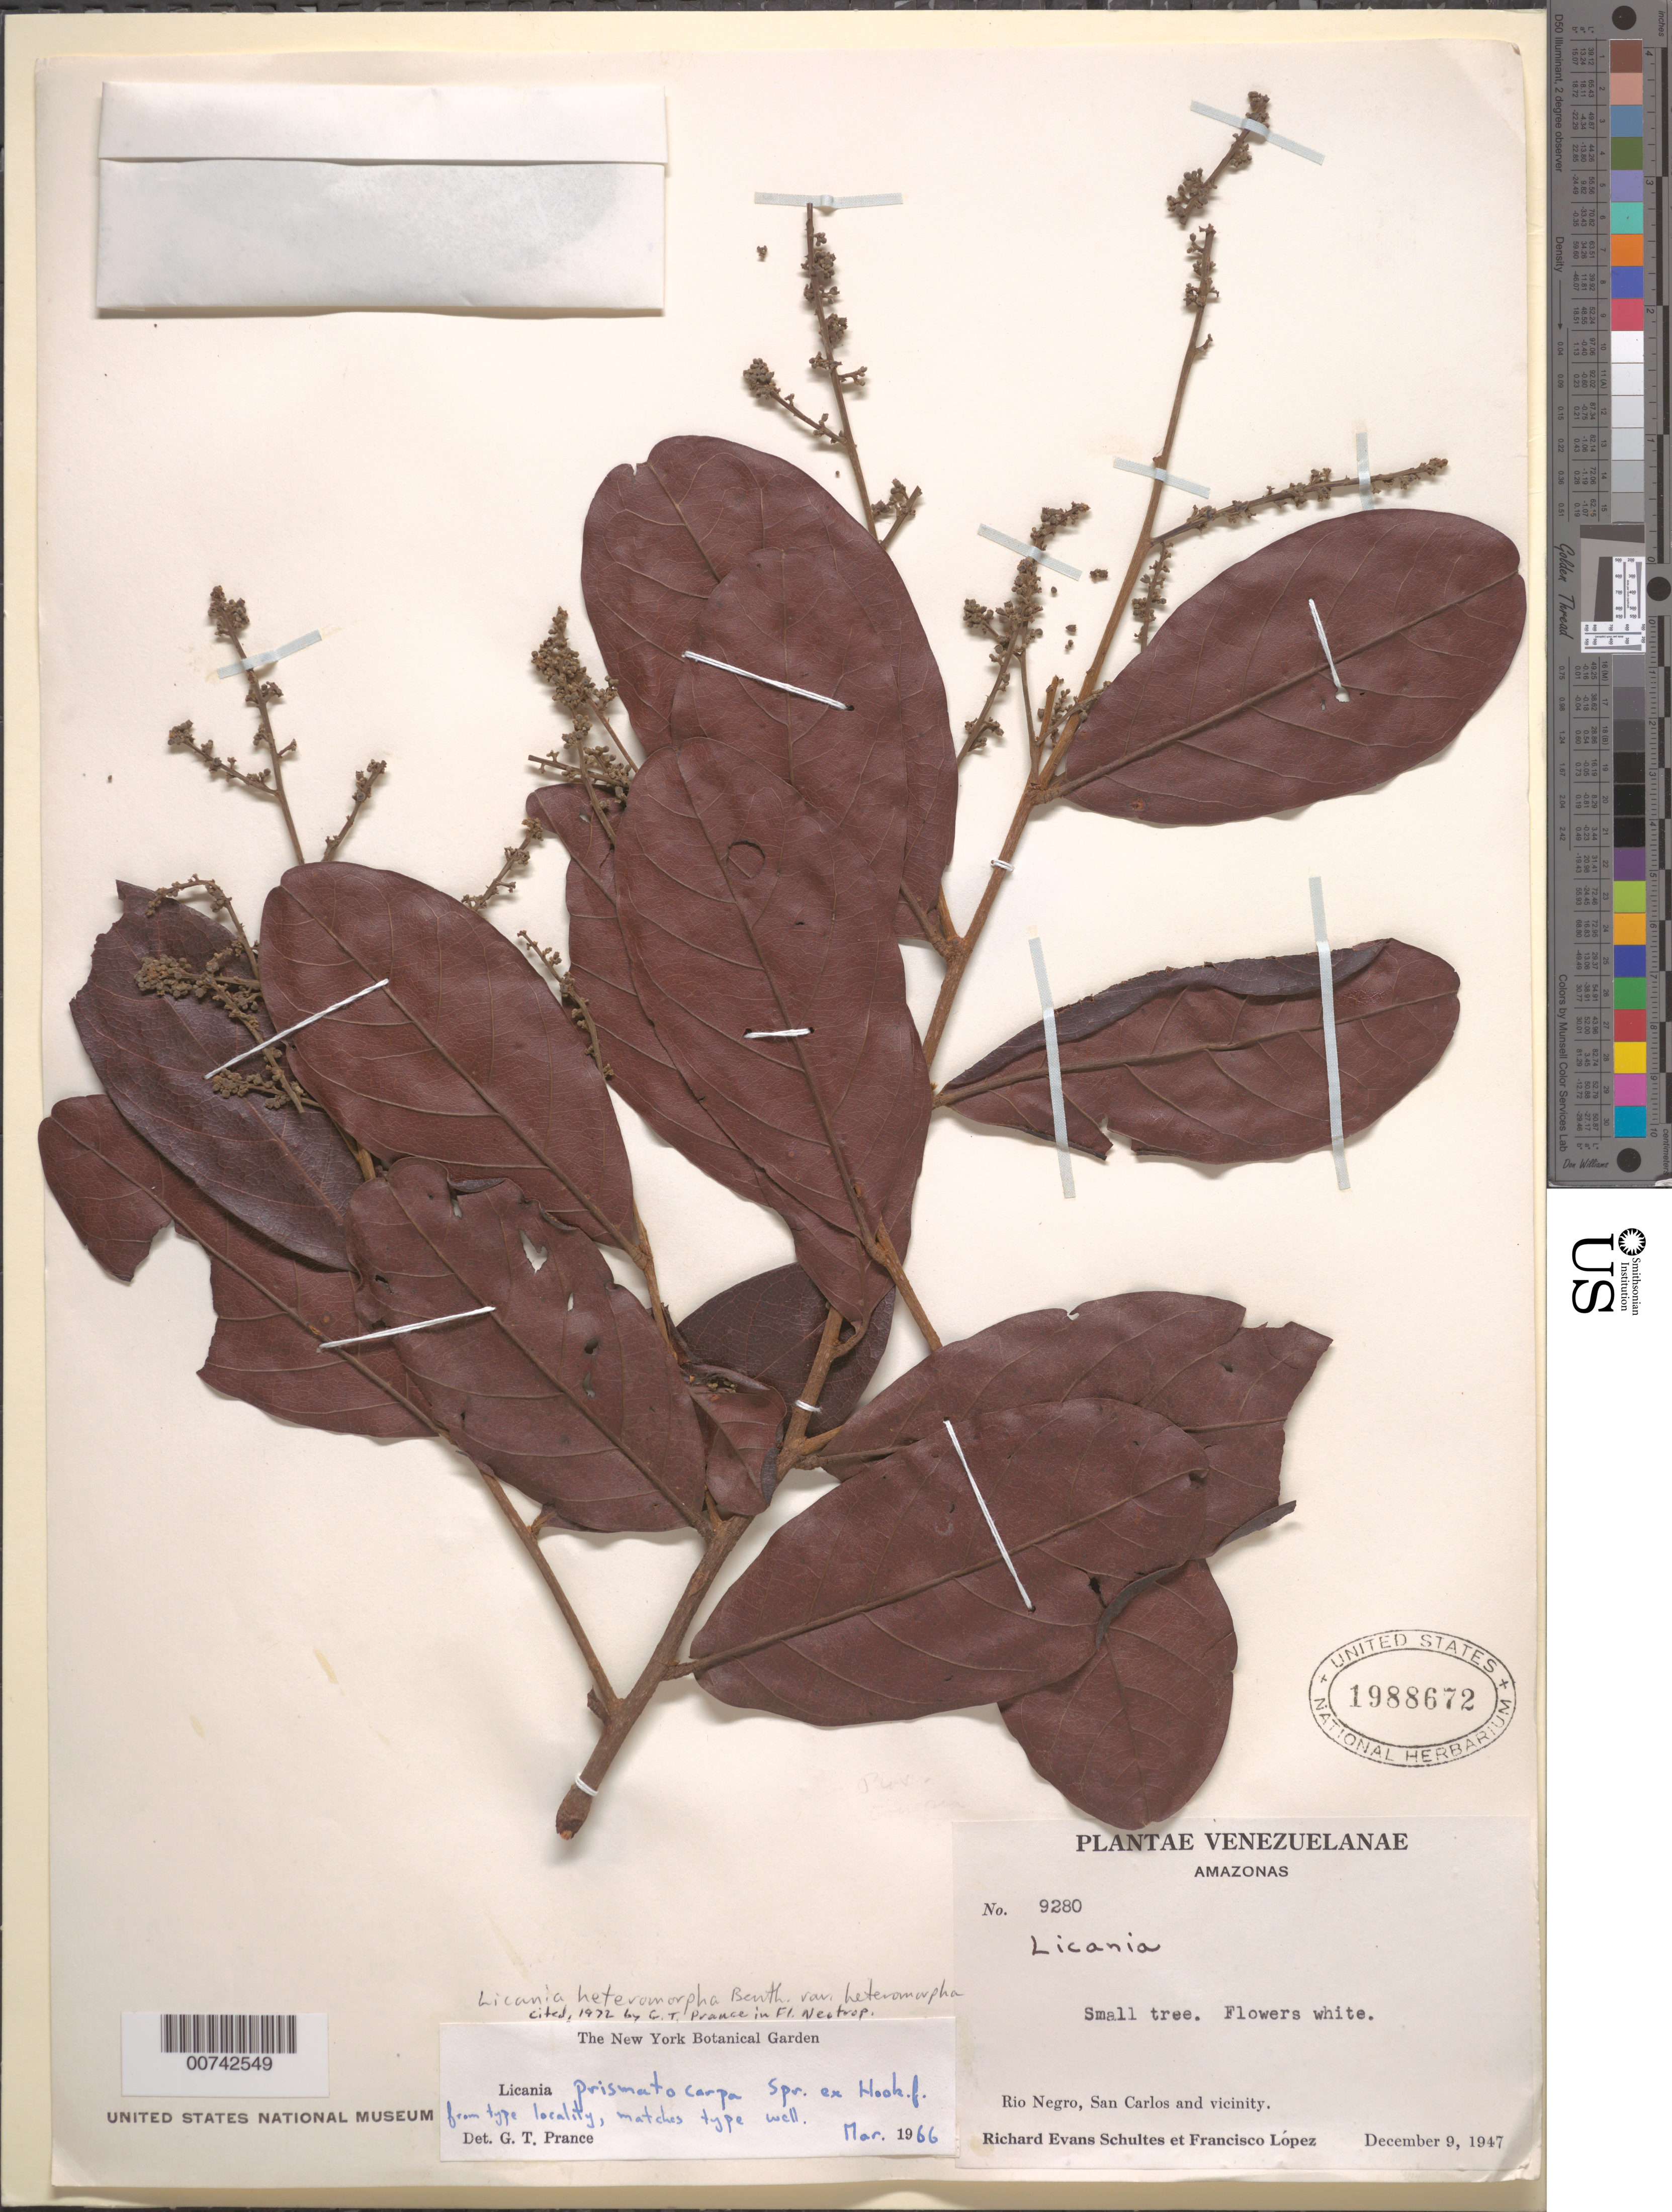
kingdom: Plantae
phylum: Tracheophyta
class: Magnoliopsida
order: Malpighiales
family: Chrysobalanaceae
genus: Hymenopus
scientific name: Hymenopus heteromorphus var. heteromorphus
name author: (Benth.) Sothers & Prance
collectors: R. E. Schultes & F. Lopéz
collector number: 9280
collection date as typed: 9-Dec-47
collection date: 1947-12-09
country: Venezuela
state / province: Amazonas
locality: San Carlos and vicinity, Río Negro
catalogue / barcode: US 1988672